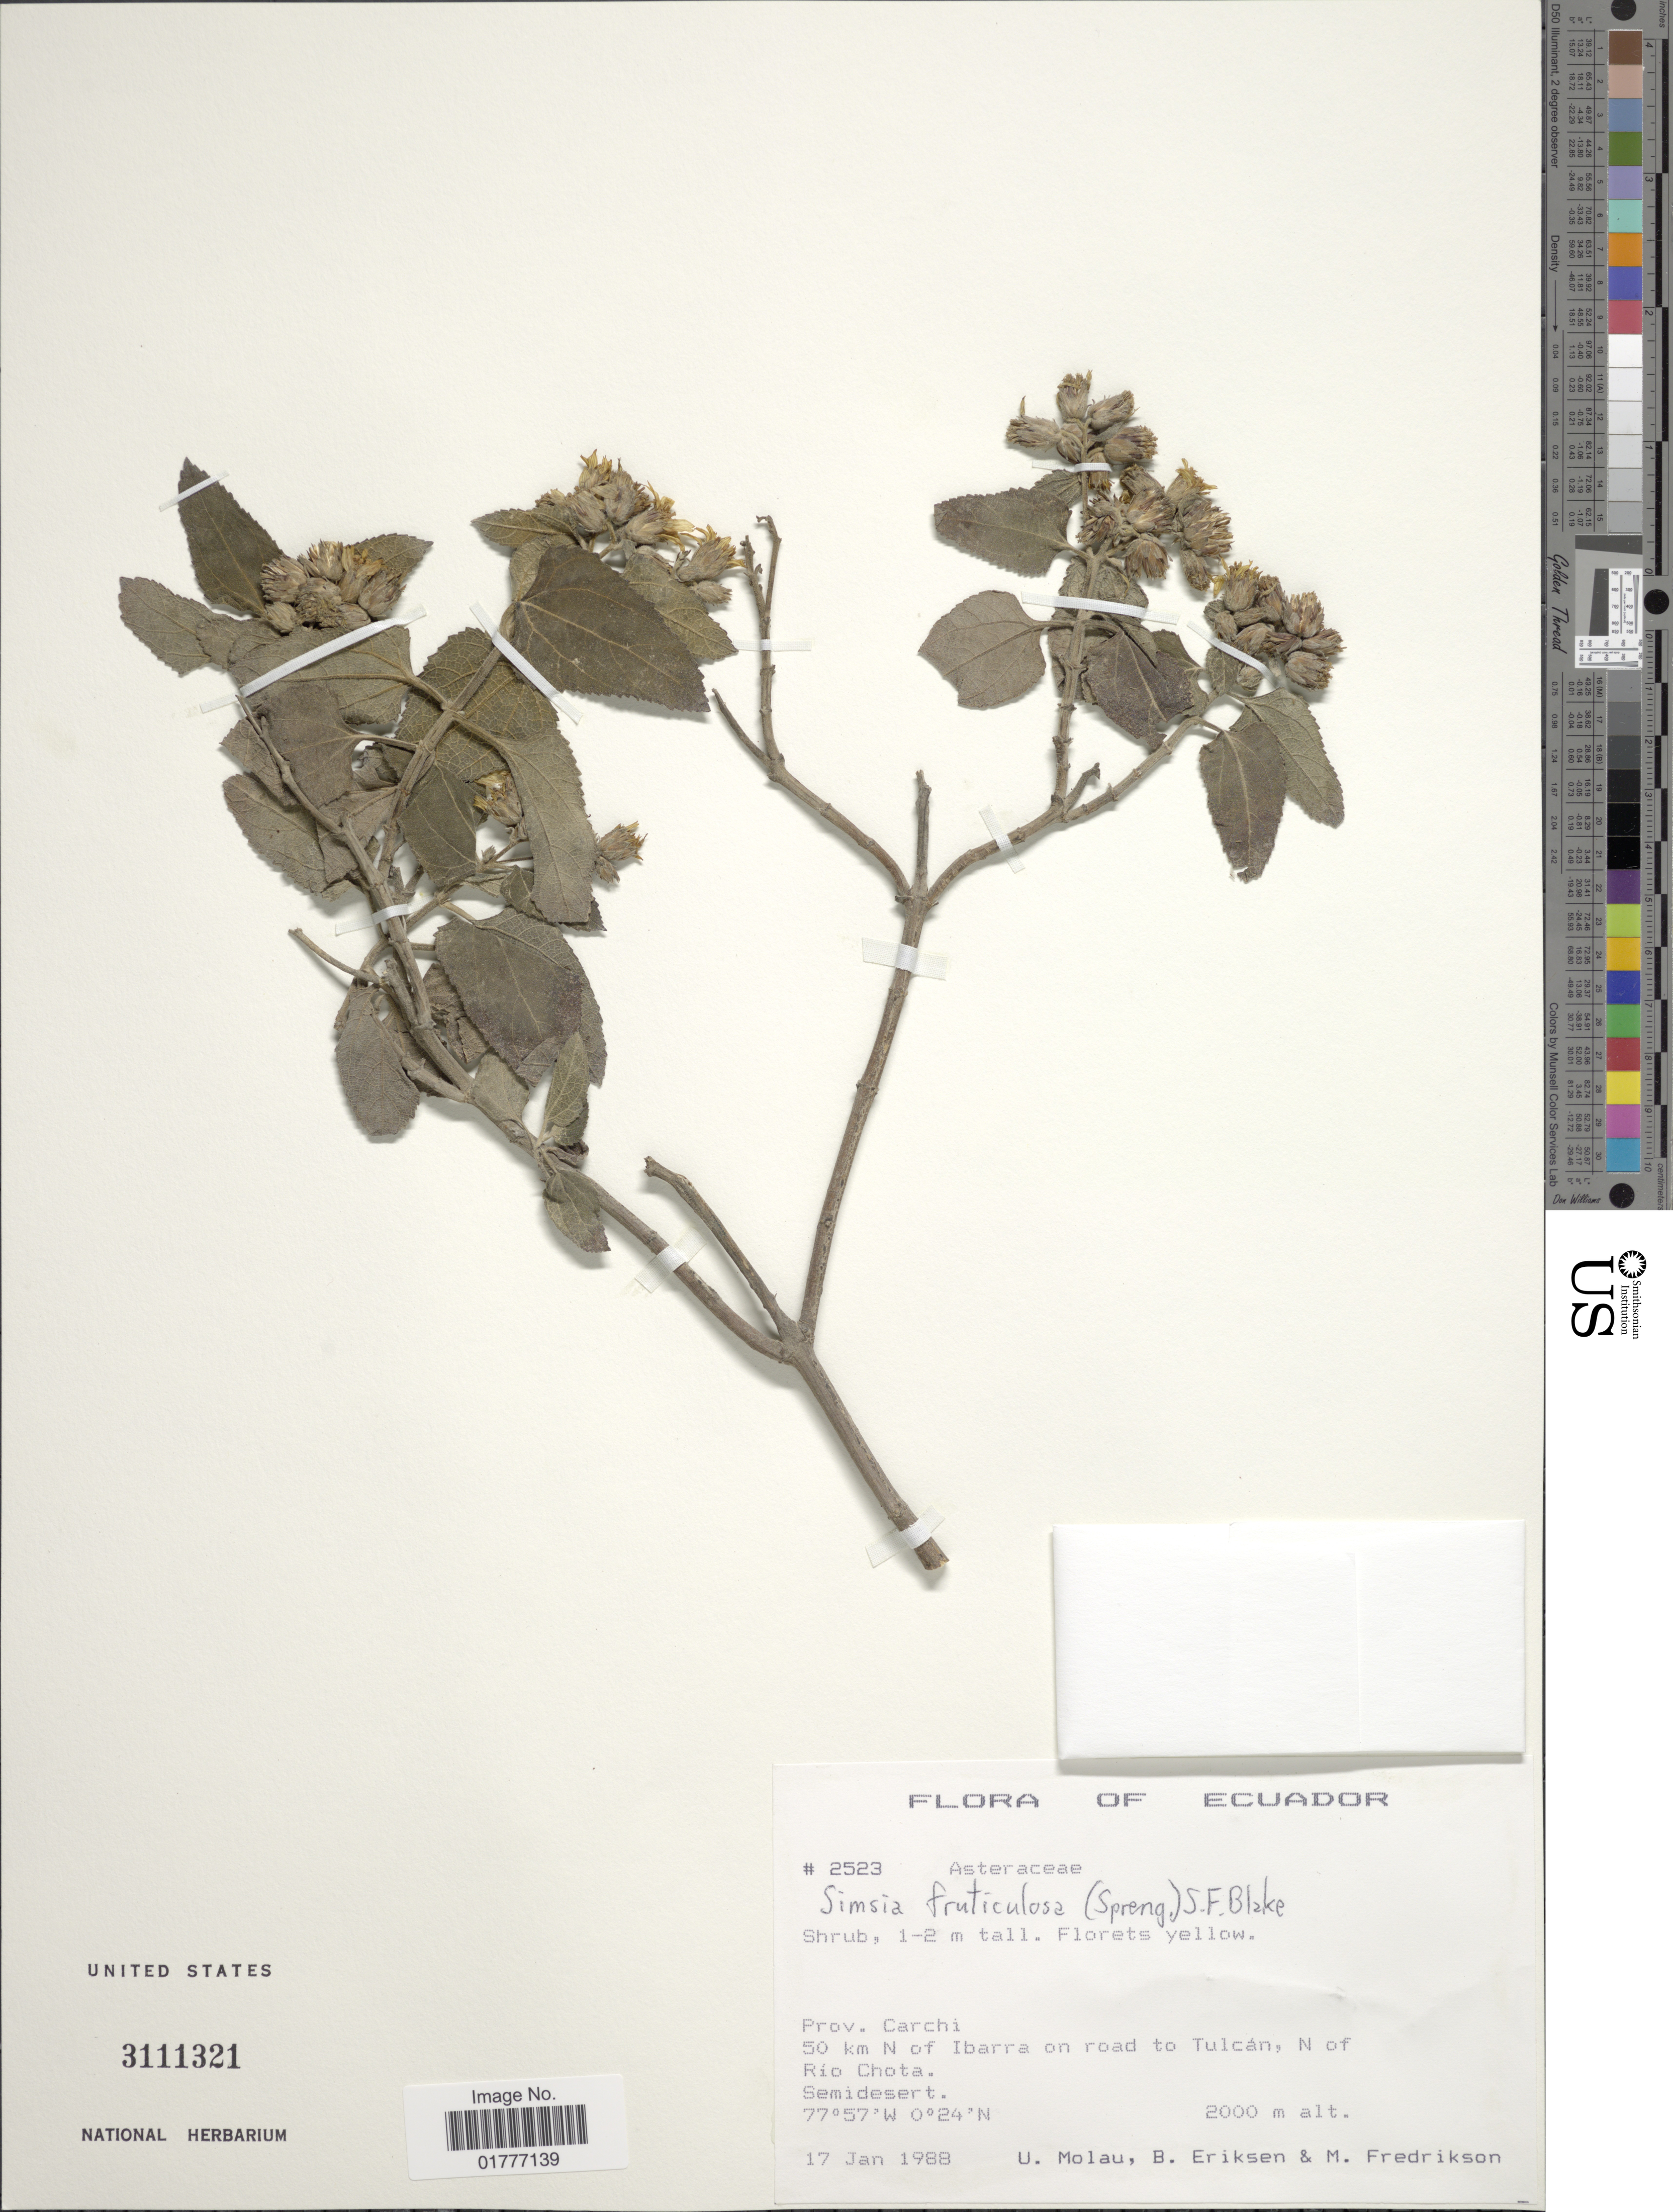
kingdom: Plantae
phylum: Tracheophyta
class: Magnoliopsida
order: Asterales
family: Asteraceae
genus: Simsia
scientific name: Simsia fruticulosa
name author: (Spreng.) S.F. Blake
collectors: U. Molau, B. Eriksen & M. Fredrikson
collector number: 2523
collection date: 1988-01-17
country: Ecuador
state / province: Carchi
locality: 50 km N of Ibarra on road to Tulcán, N of Río Chota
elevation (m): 2000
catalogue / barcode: US 3111321